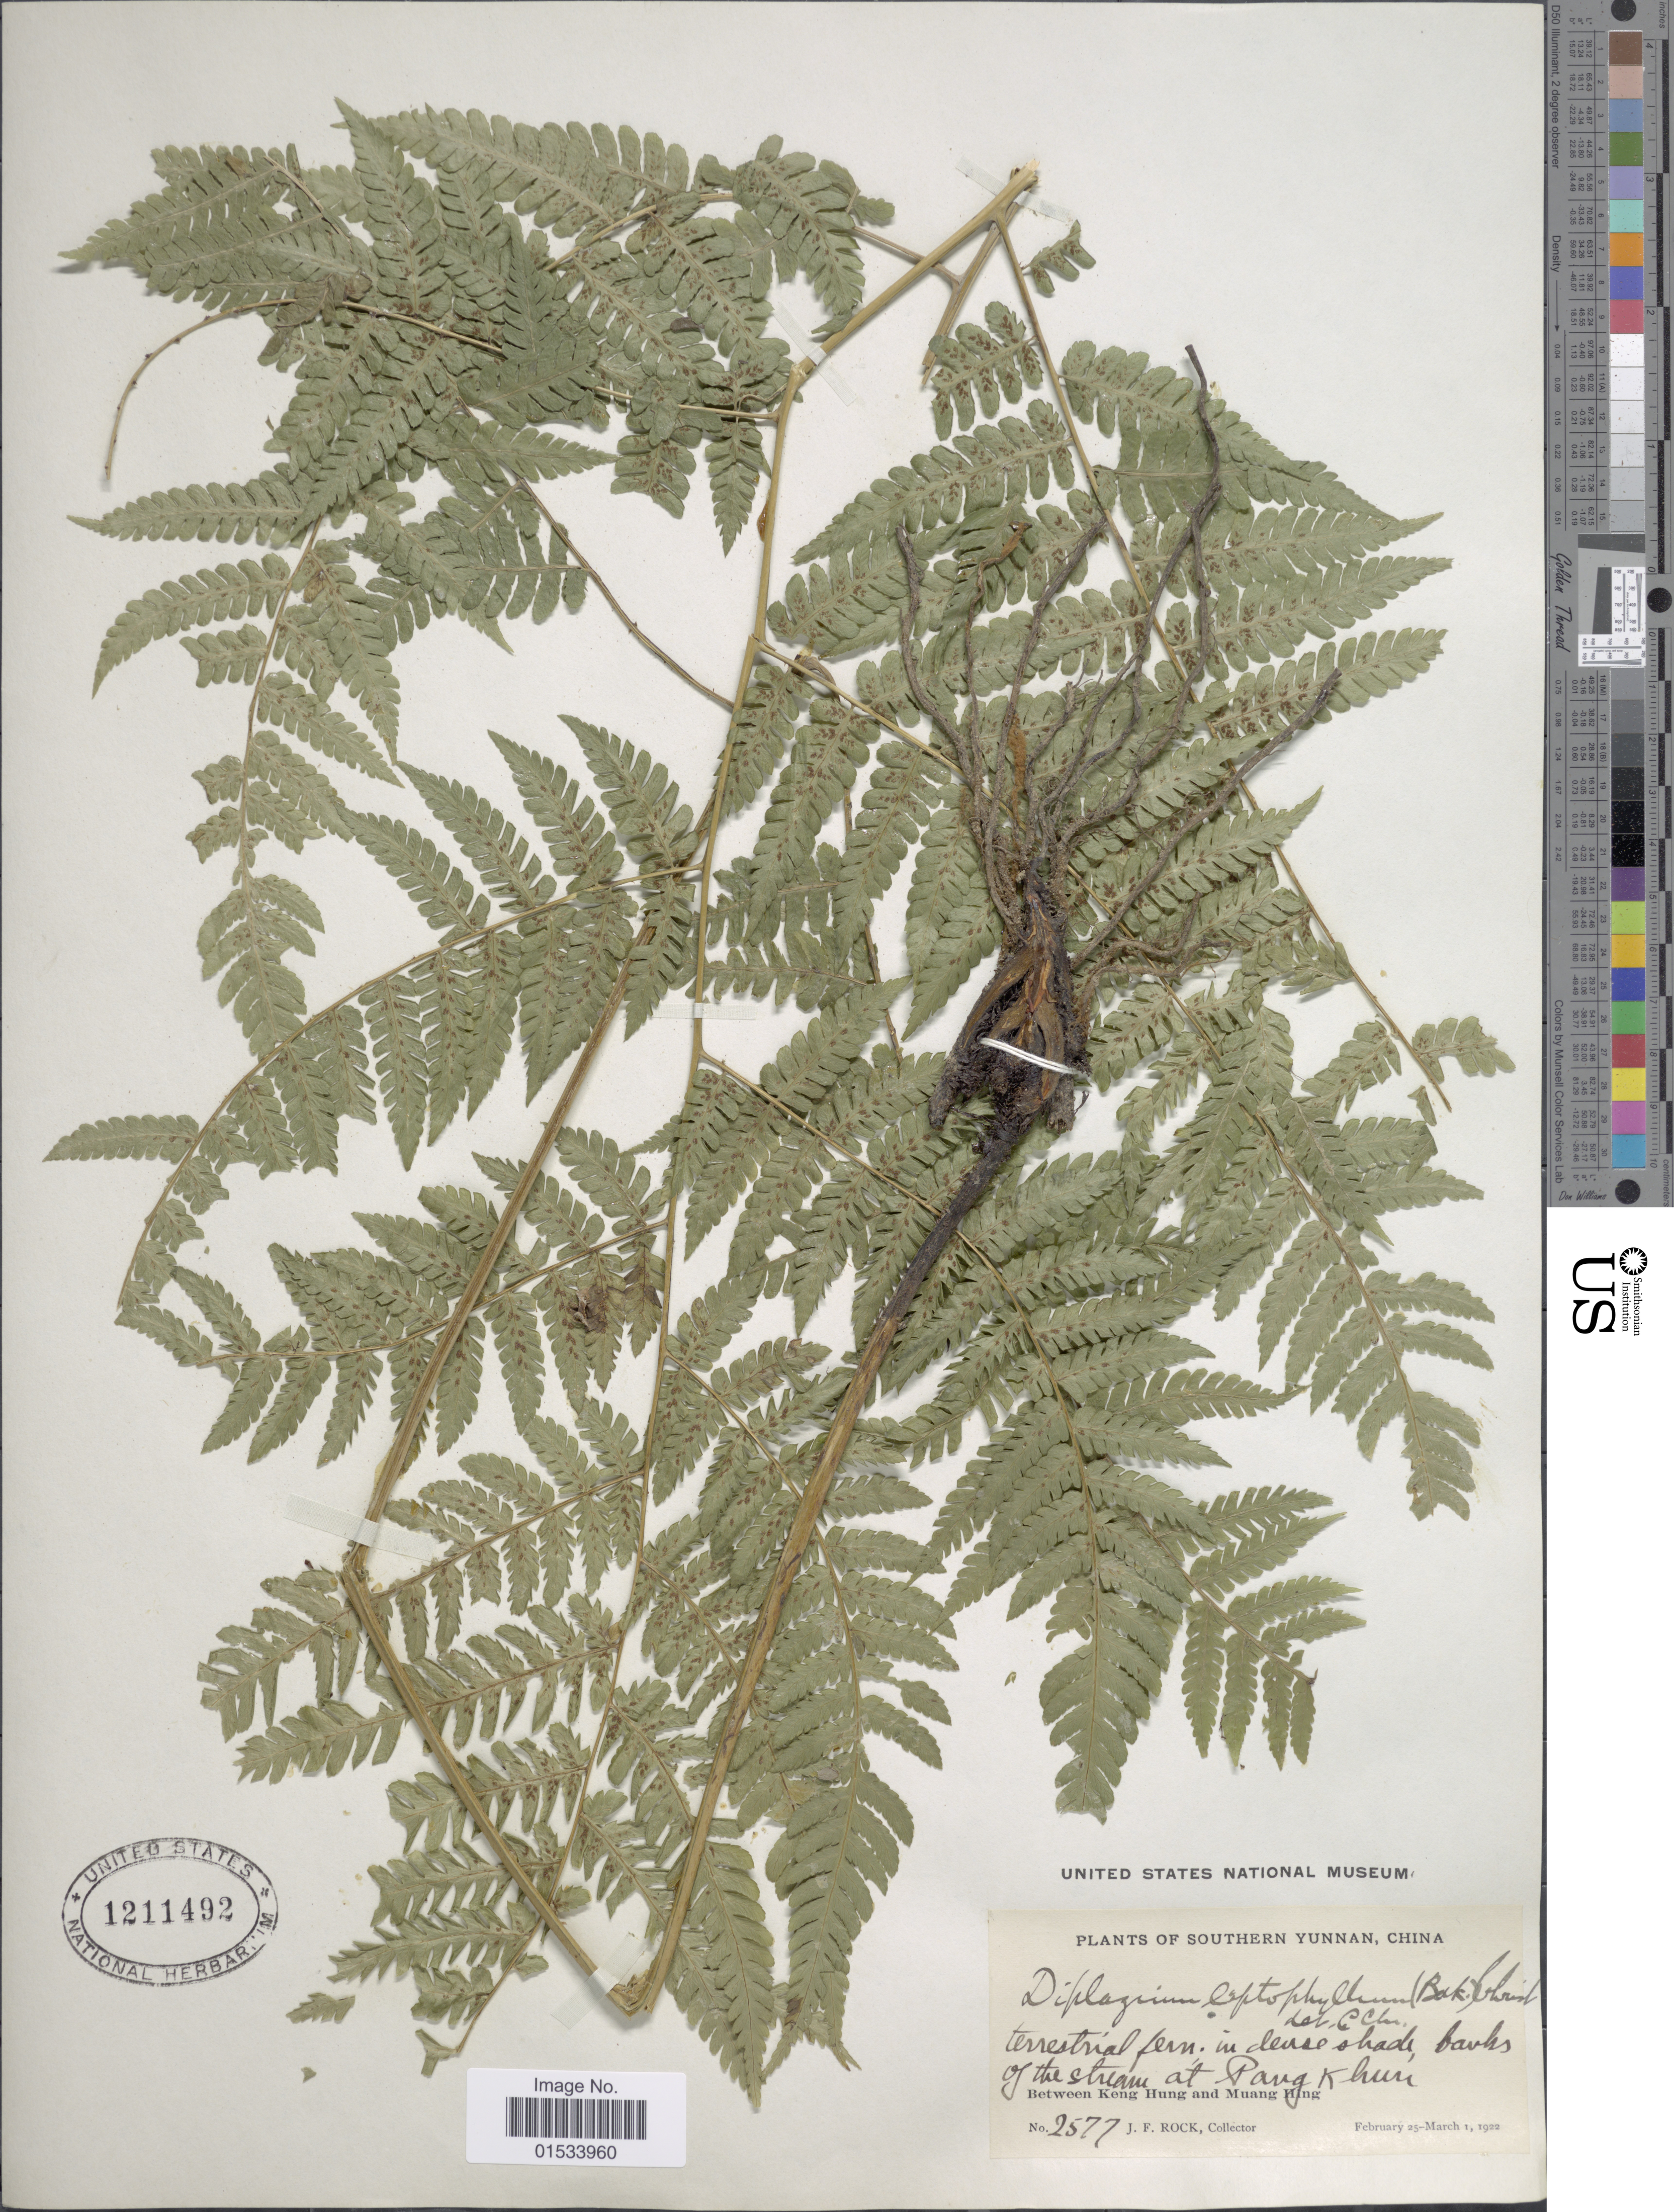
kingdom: Plantae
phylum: Tracheophyta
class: Polypodiopsida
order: Polypodiales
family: Athyriaceae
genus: Diplazium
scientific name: Diplazium leptophyllum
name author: Christ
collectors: J. Rock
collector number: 2577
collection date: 1922-02-25/1922-03-01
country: China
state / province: Yunnan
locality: Southern Yunnan,in dense shade, banks of the stream at Pang Khun, Between Keng Hung and Muang Hing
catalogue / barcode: US 1211492